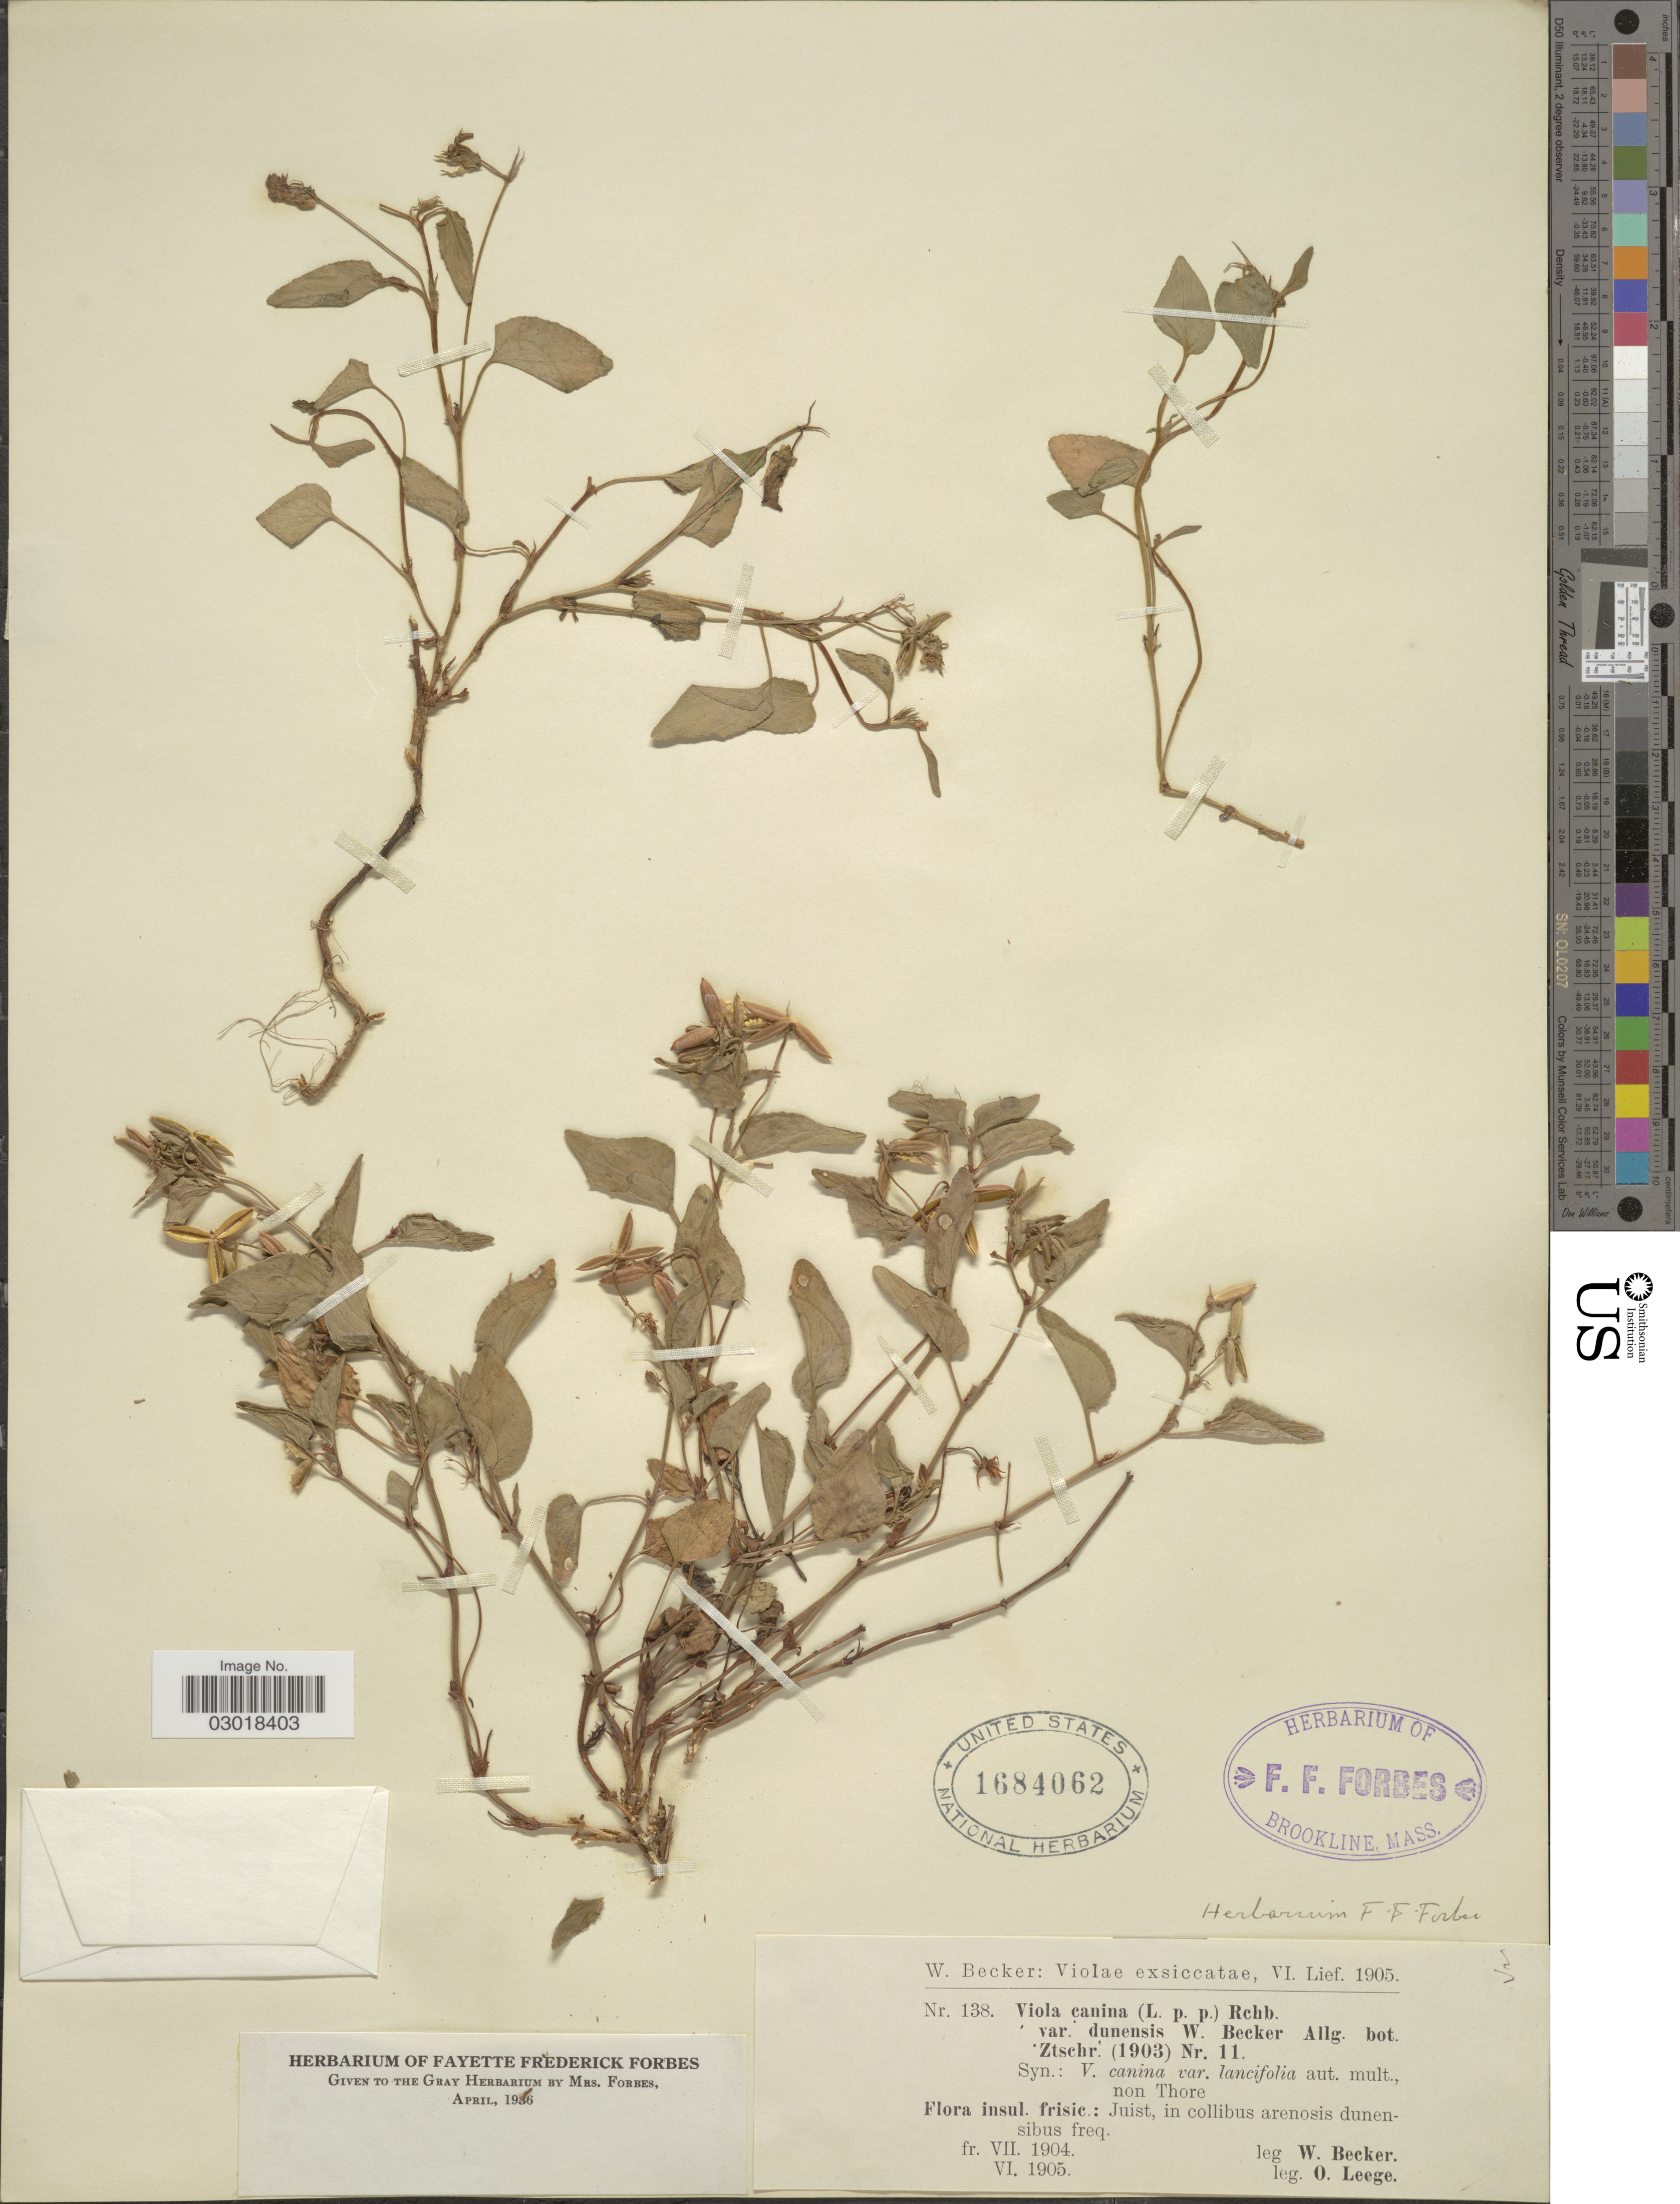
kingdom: Plantae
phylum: Tracheophyta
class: Magnoliopsida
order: Malpighiales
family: Violaceae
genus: Viola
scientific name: Viola canina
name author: L.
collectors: W. Becker & O. Leege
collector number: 138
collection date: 1904-07/1905-06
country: Germany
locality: Insul. frisic.: Juist, in collibus arenosis dunensibus freq.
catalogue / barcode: US 1684062